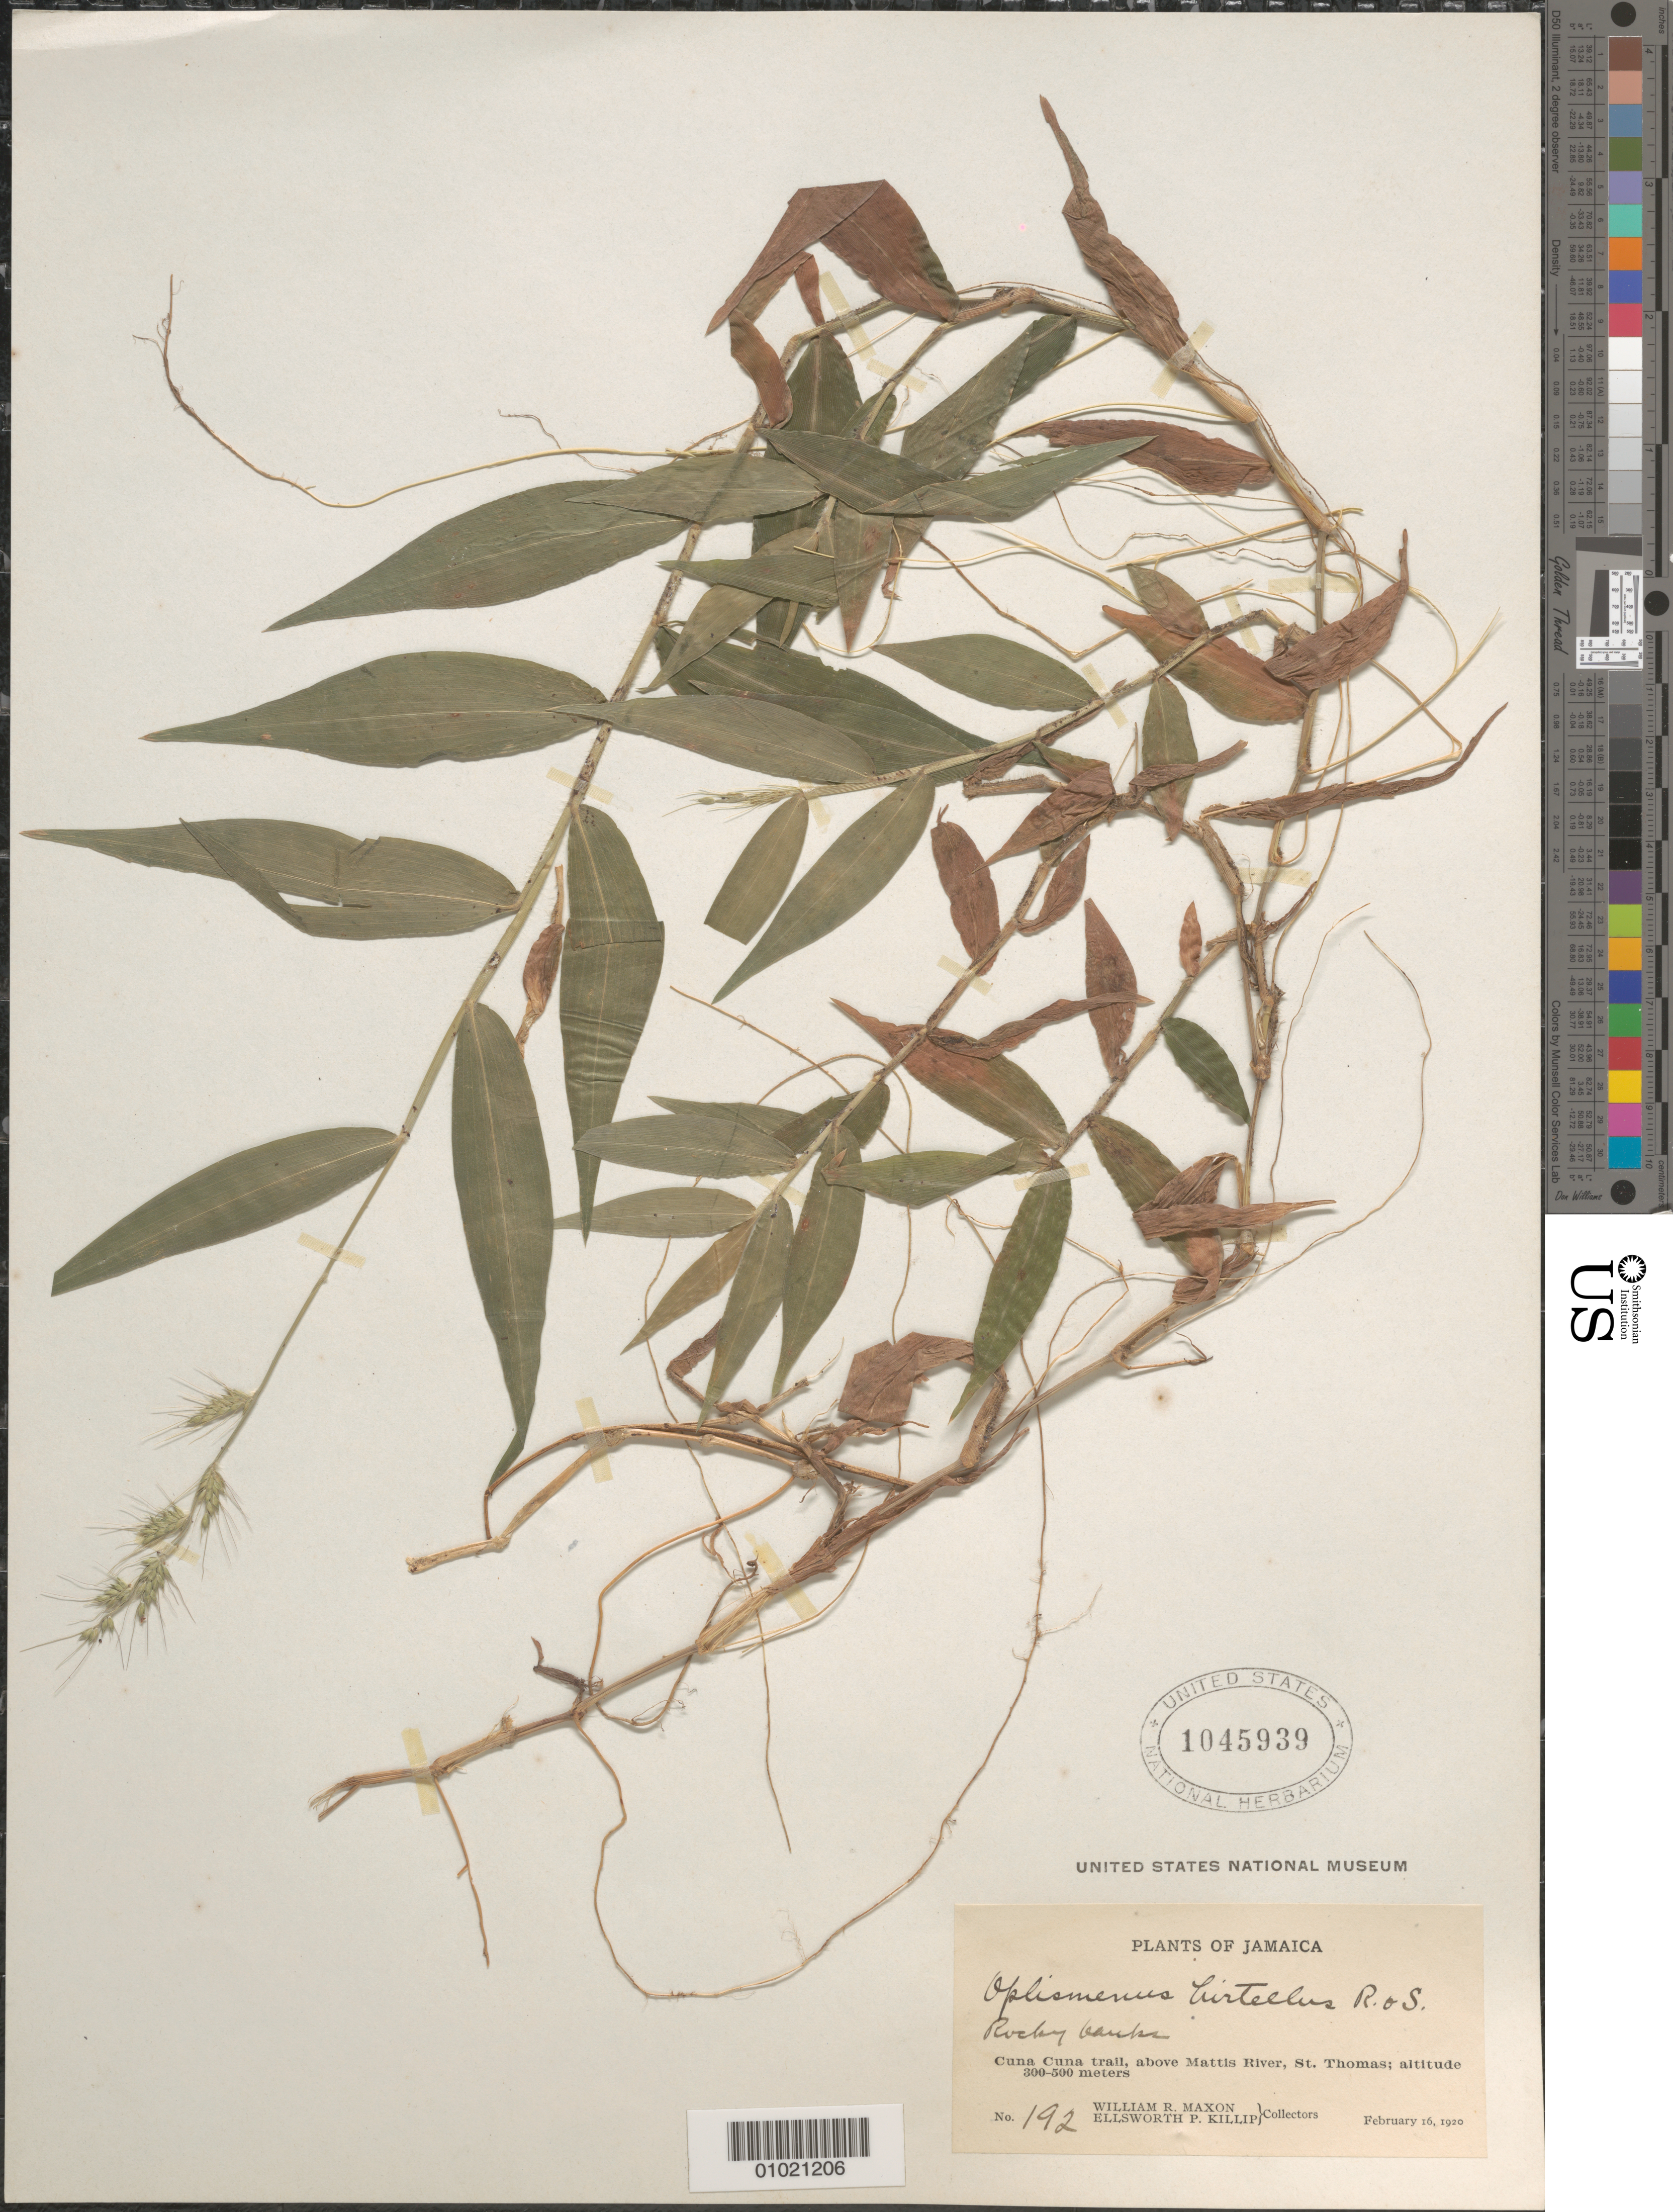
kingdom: Plantae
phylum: Tracheophyta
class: Liliopsida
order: Poales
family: Poaceae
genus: Oplismenus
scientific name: Oplismenus hirtellus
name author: (L.) P. Beauv.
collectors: W. R. Maxon & E. P. Killip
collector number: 192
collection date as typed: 16 Feb 1920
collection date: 1920-02-16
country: Jamaica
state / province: Saint Thomas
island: Jamaica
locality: Cuna Cuna trail, above Mattis River. Rocky Banks.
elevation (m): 91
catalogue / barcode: US 1045939